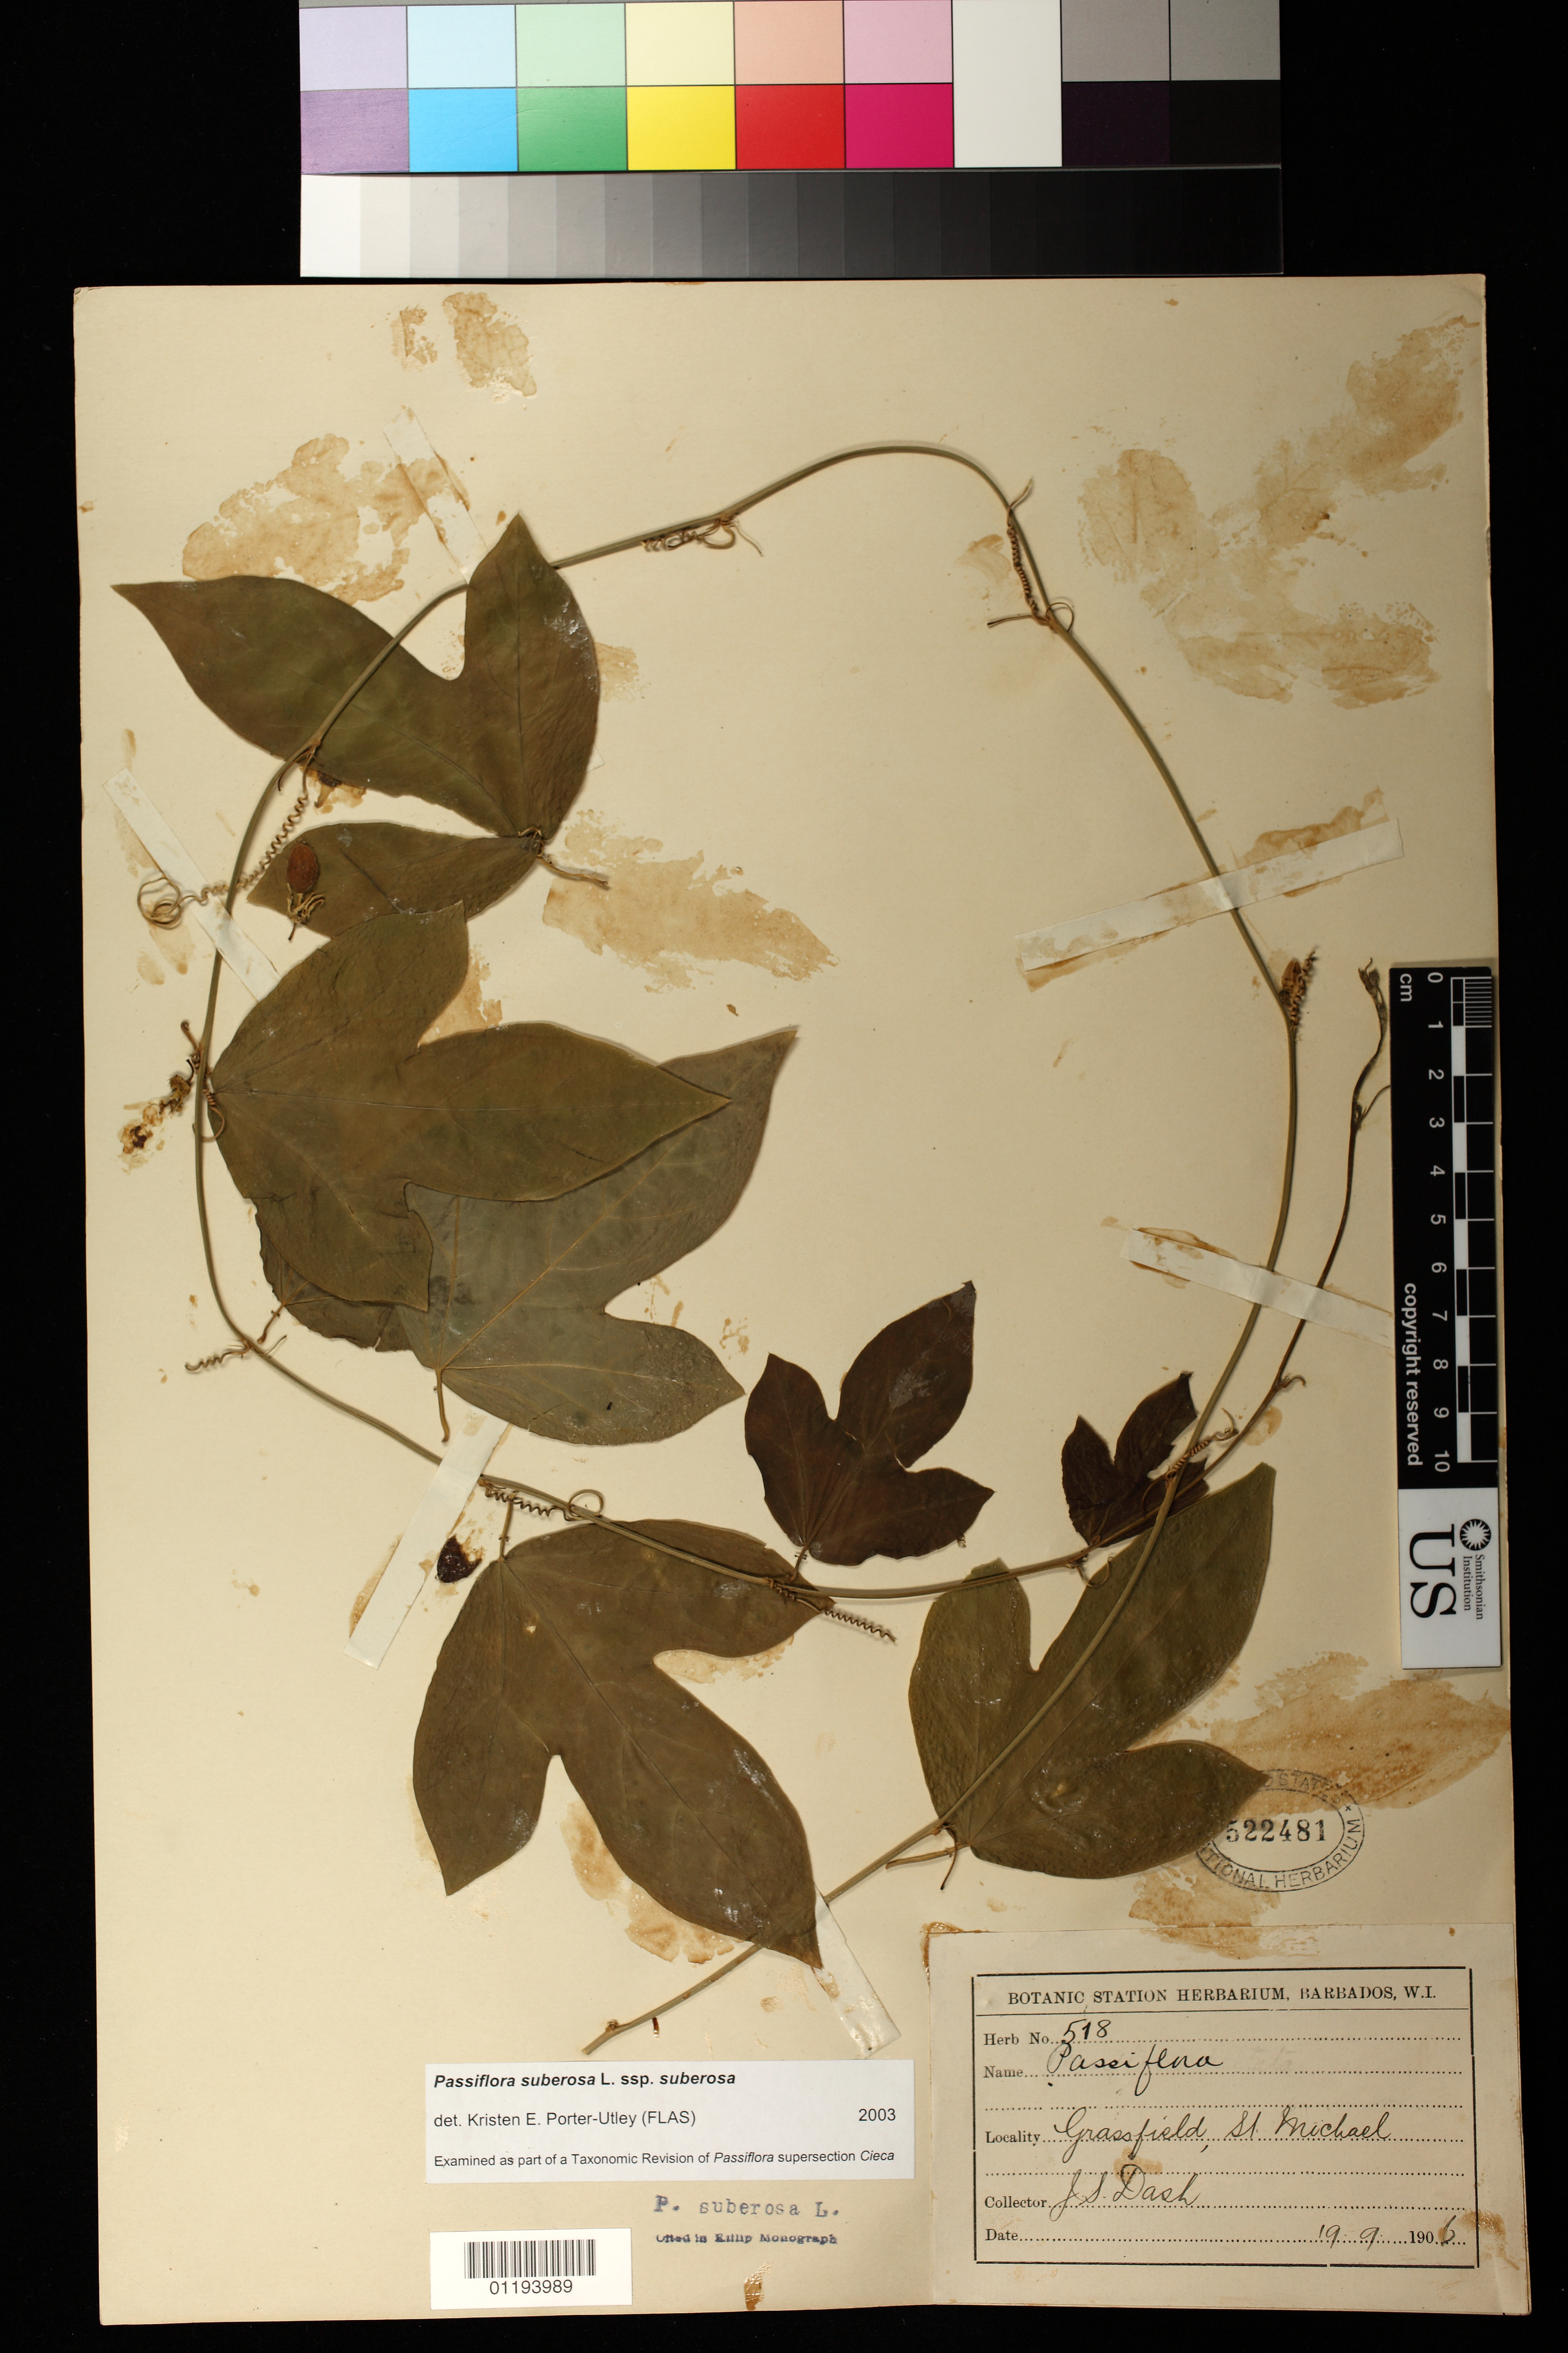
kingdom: Plantae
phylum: Tracheophyta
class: Magnoliopsida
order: Malpighiales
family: Passifloraceae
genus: Passiflora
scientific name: Passiflora suberosa subsp. suberosa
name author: L.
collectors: J. Dash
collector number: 518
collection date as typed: Sep 19 1906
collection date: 1906-09-19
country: Barbados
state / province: Saint Michael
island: Barbados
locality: Grassfield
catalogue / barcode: US 522481